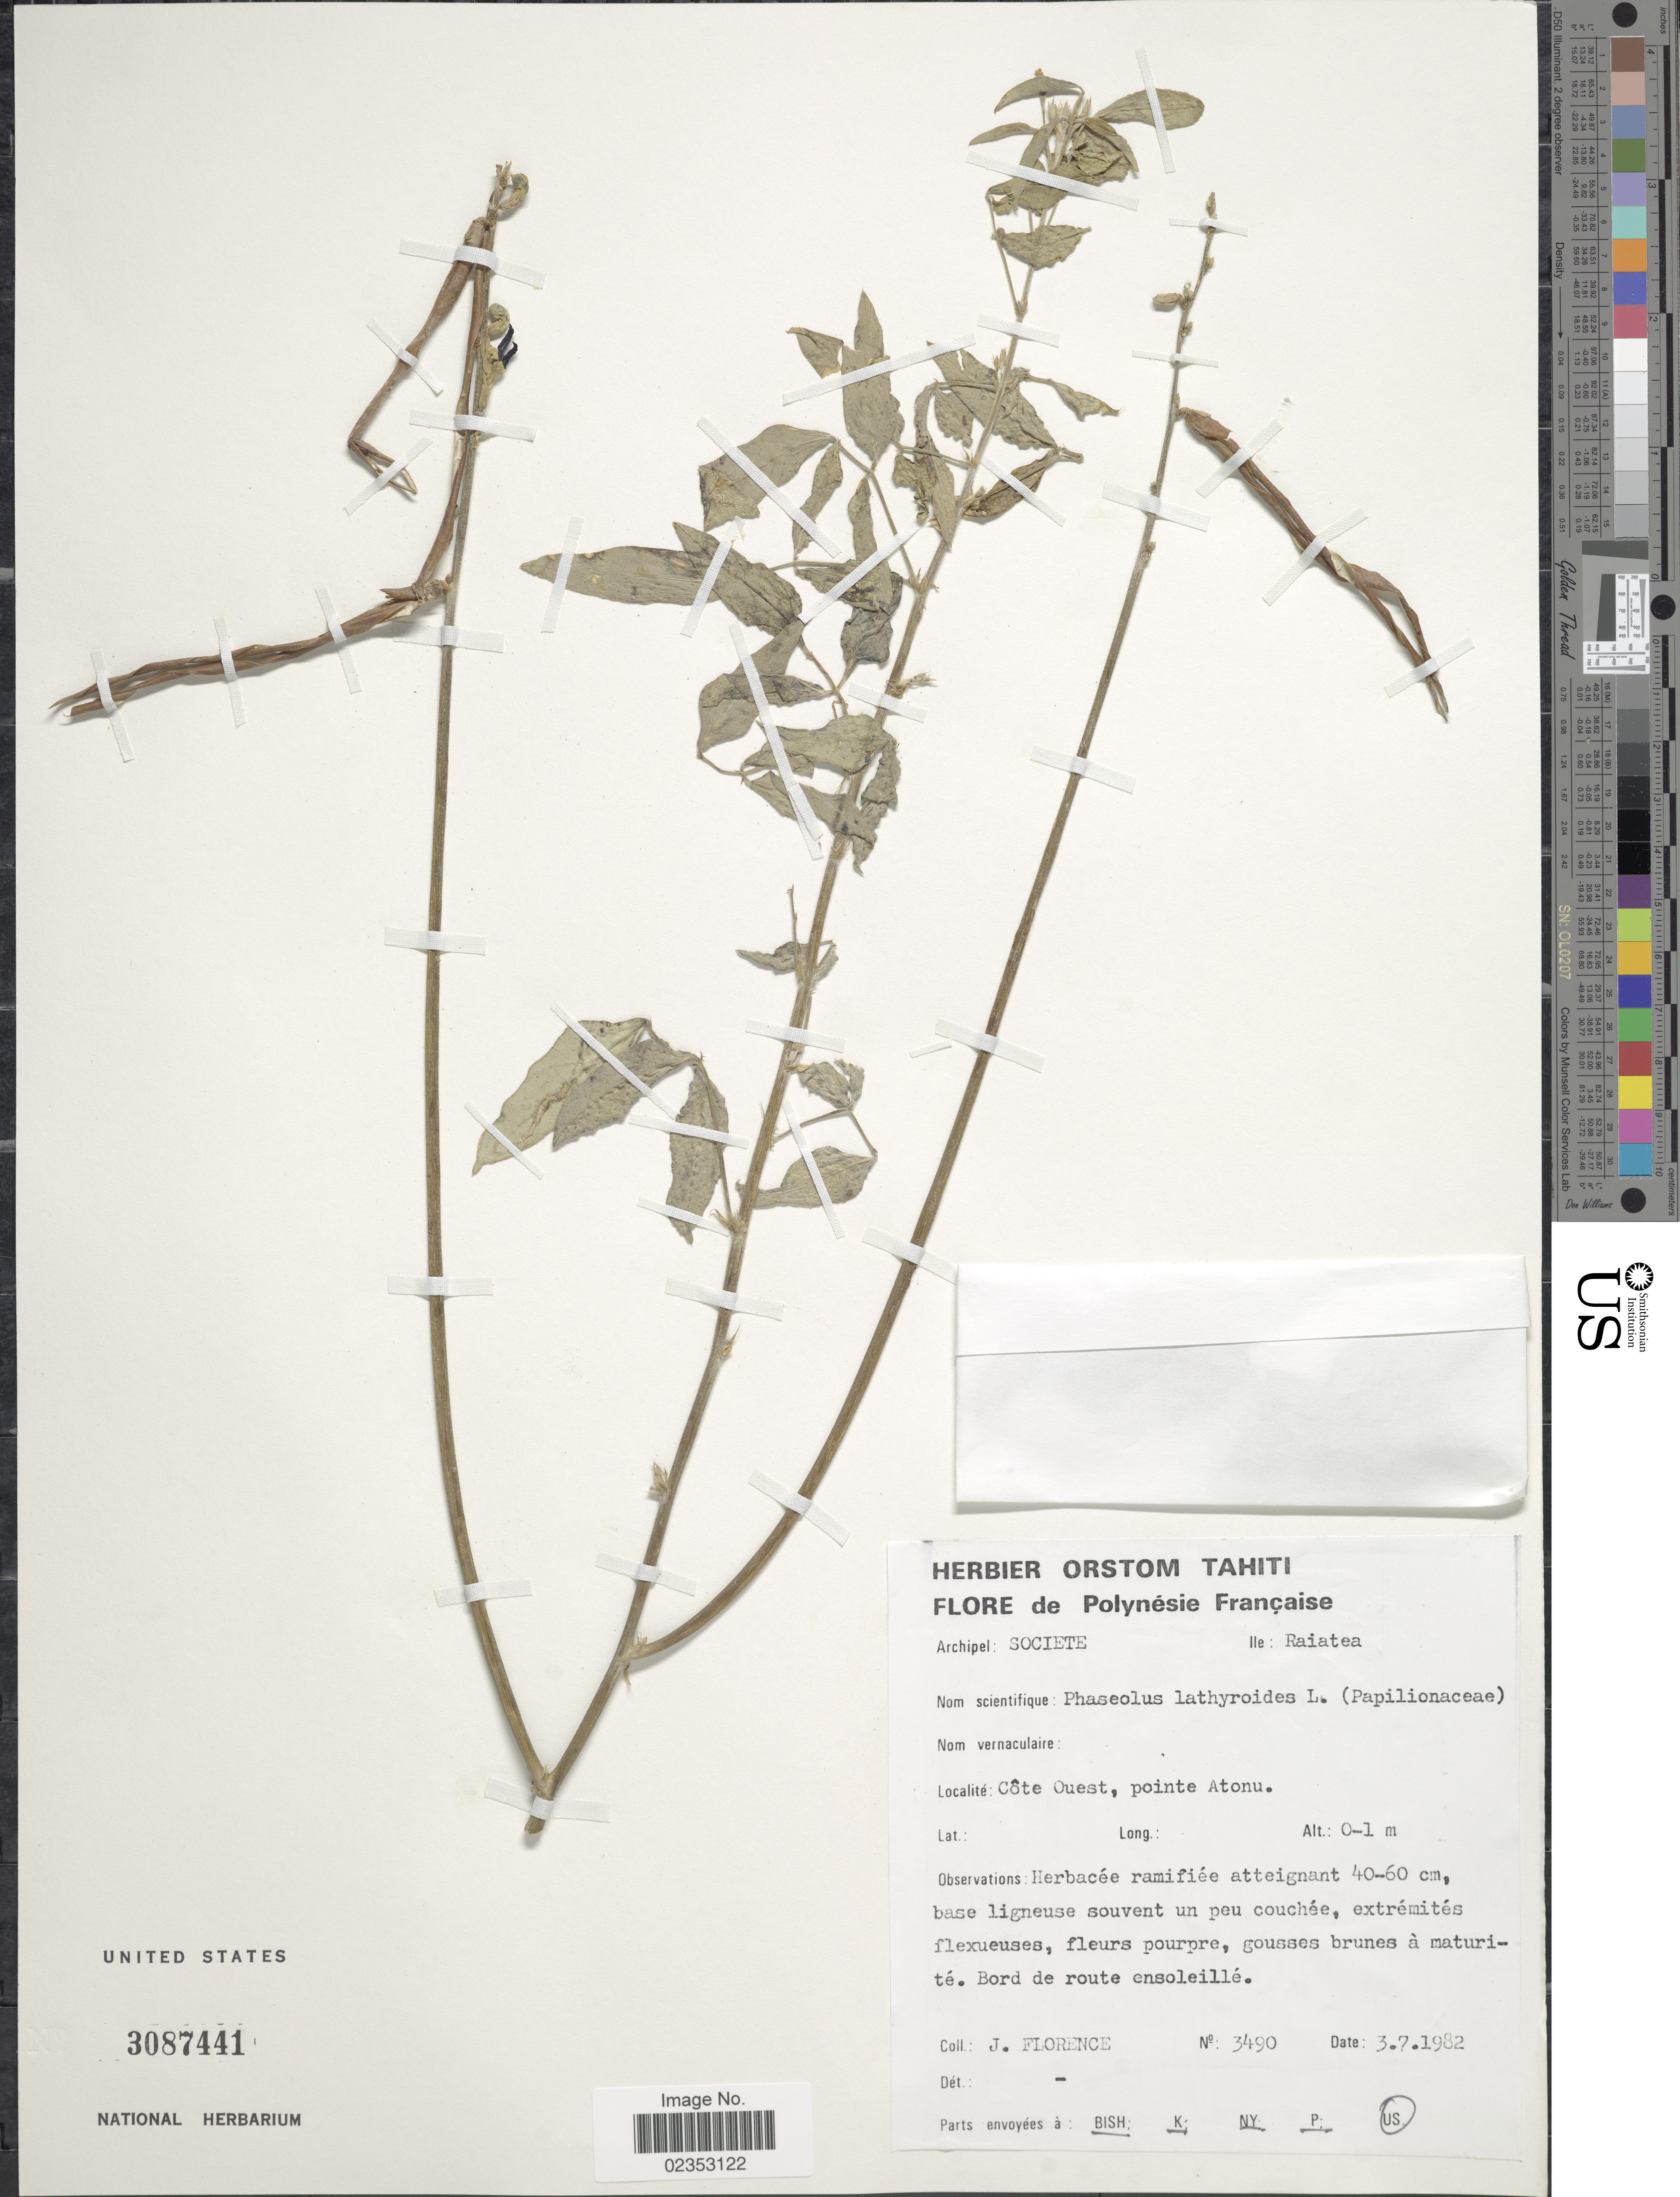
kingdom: Plantae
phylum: Tracheophyta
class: Magnoliopsida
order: Fabales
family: Fabaceae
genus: Macroptilium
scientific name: Macroptilium lathyroides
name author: (L.) Urb.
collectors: J. Florence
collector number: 3490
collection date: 1982-07-03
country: French Polynesia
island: Raiatea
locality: Archipel: Societe, Ile: Raiatea, Côte Ouest, pointe Atonu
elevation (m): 0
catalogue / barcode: US 3087441